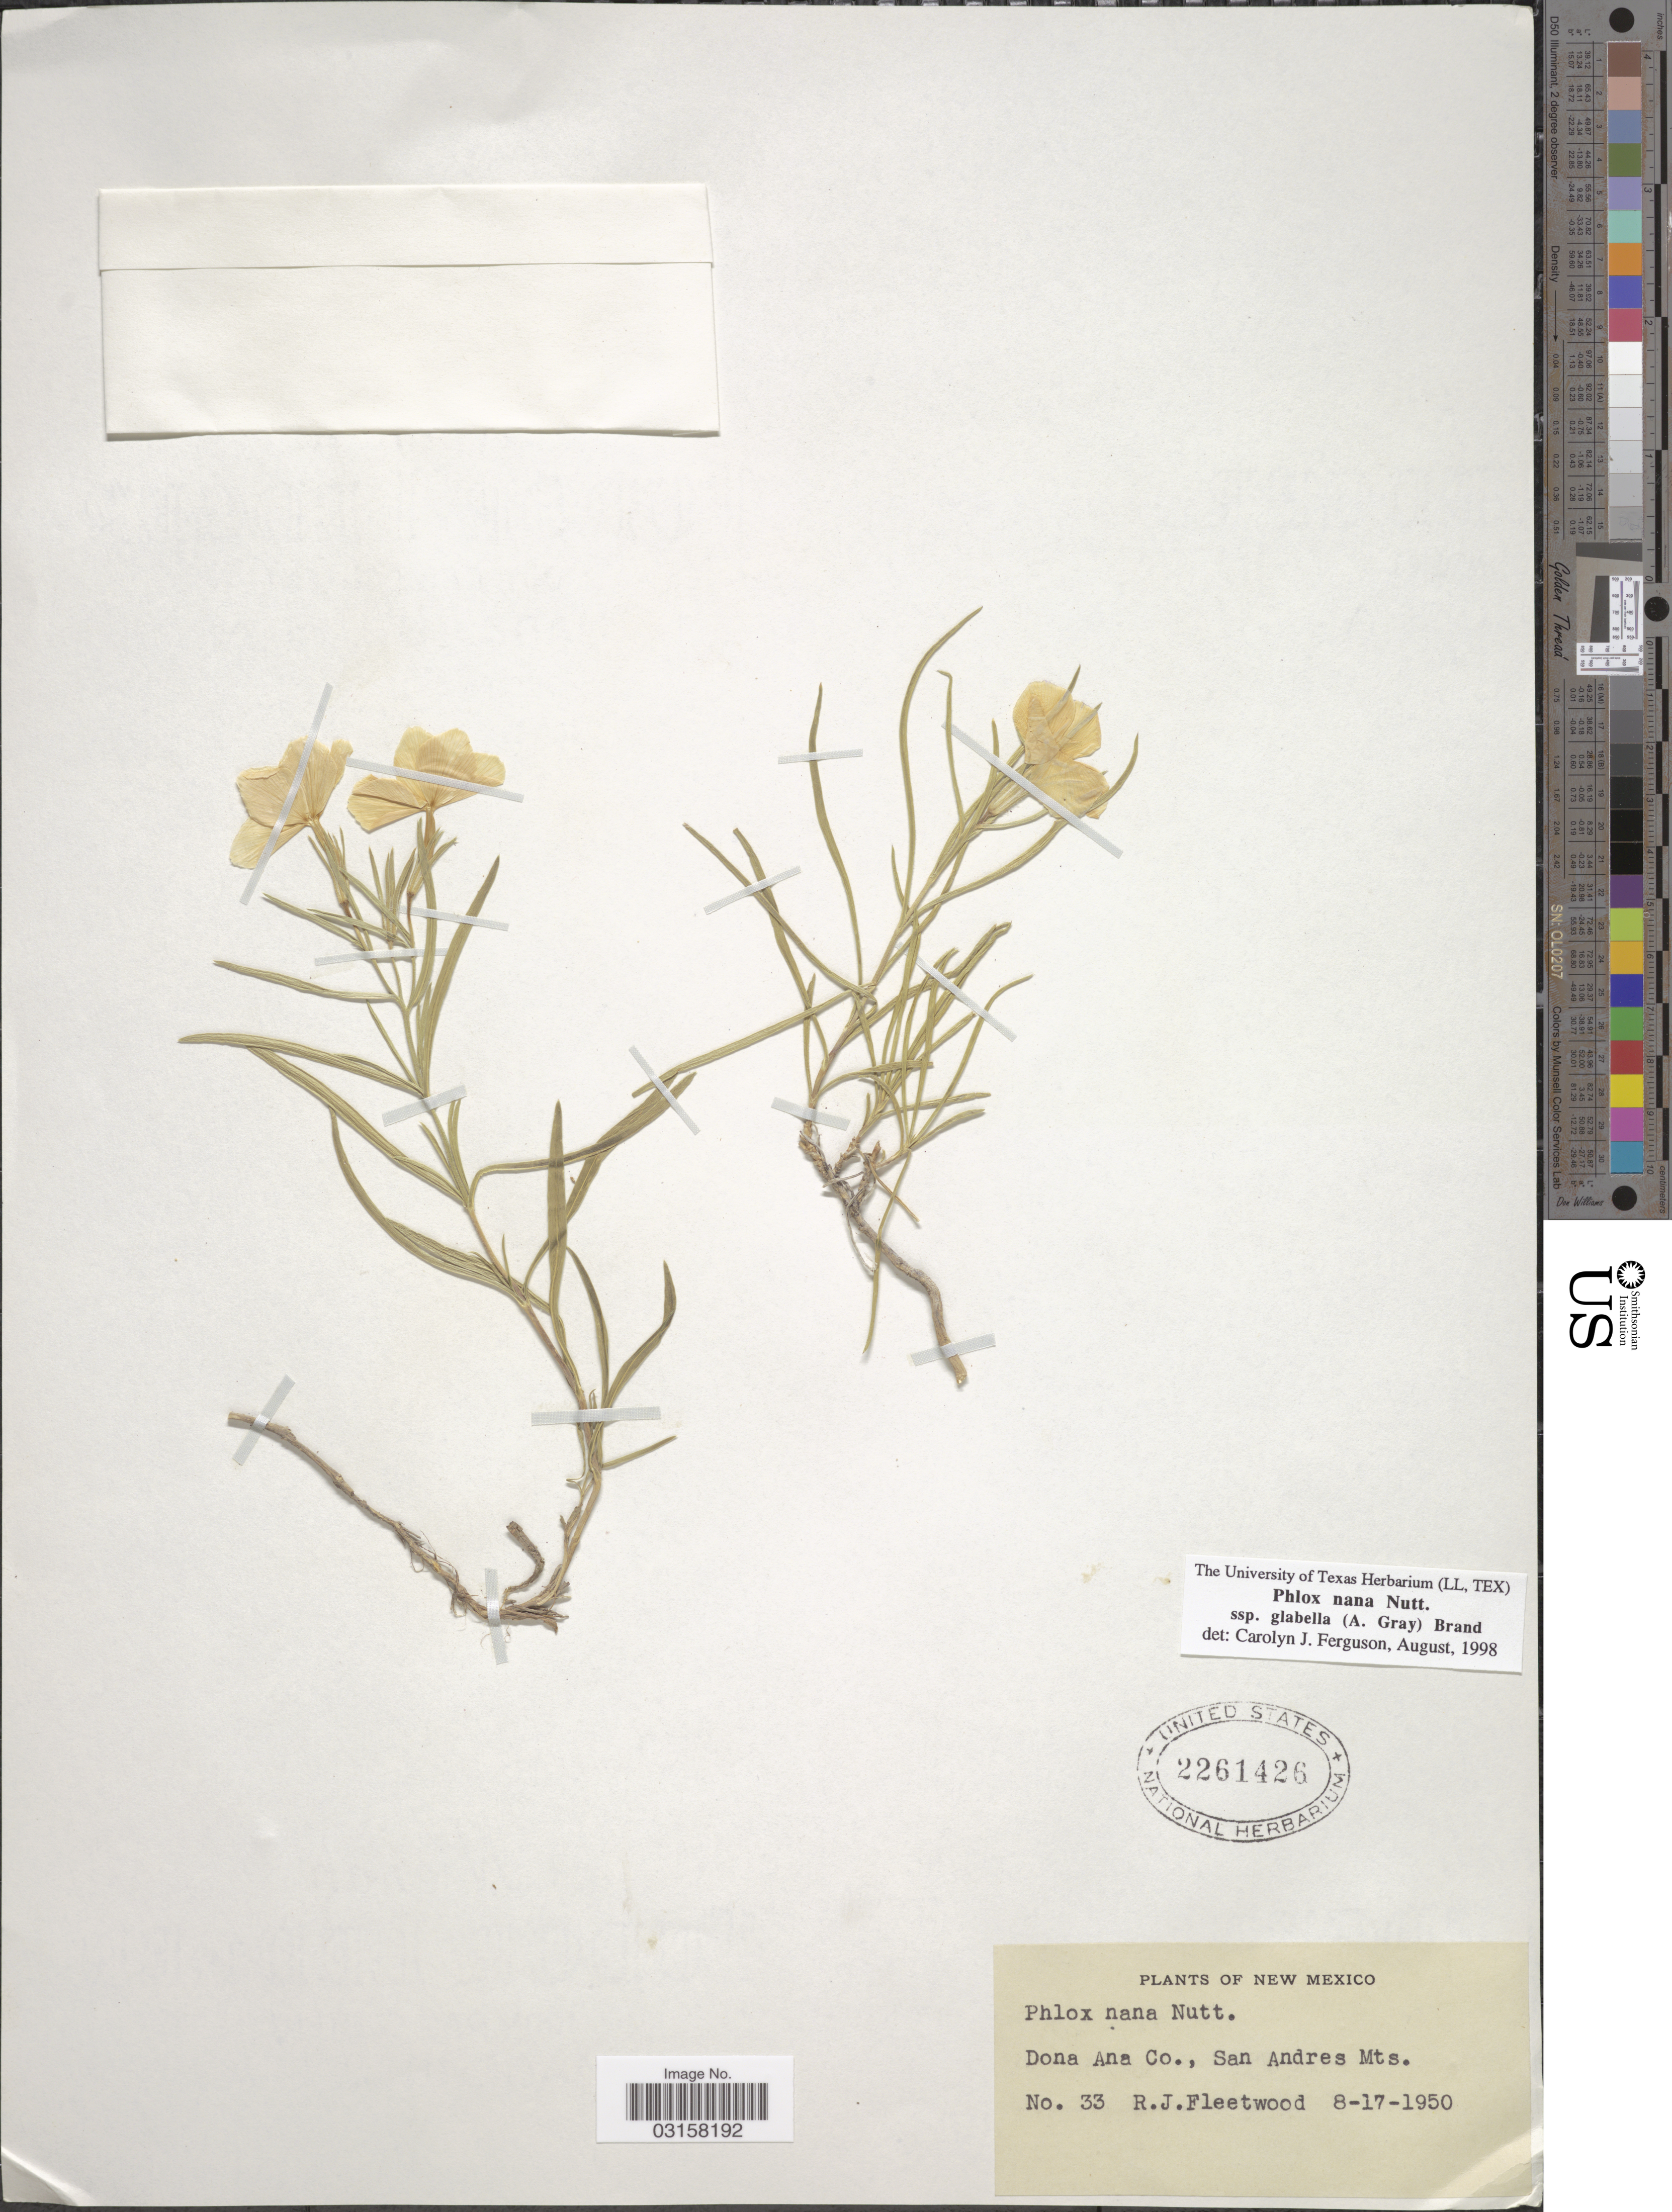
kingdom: Plantae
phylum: Tracheophyta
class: Magnoliopsida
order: Ericales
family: Polemoniaceae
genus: Phlox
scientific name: Phlox triovulata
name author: Thurb. ex Torr.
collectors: R. J. Fleetwood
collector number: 33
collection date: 1950-08-17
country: United States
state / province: New Mexico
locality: Dona Ana Co., San Andres Mts.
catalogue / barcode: US 2261426